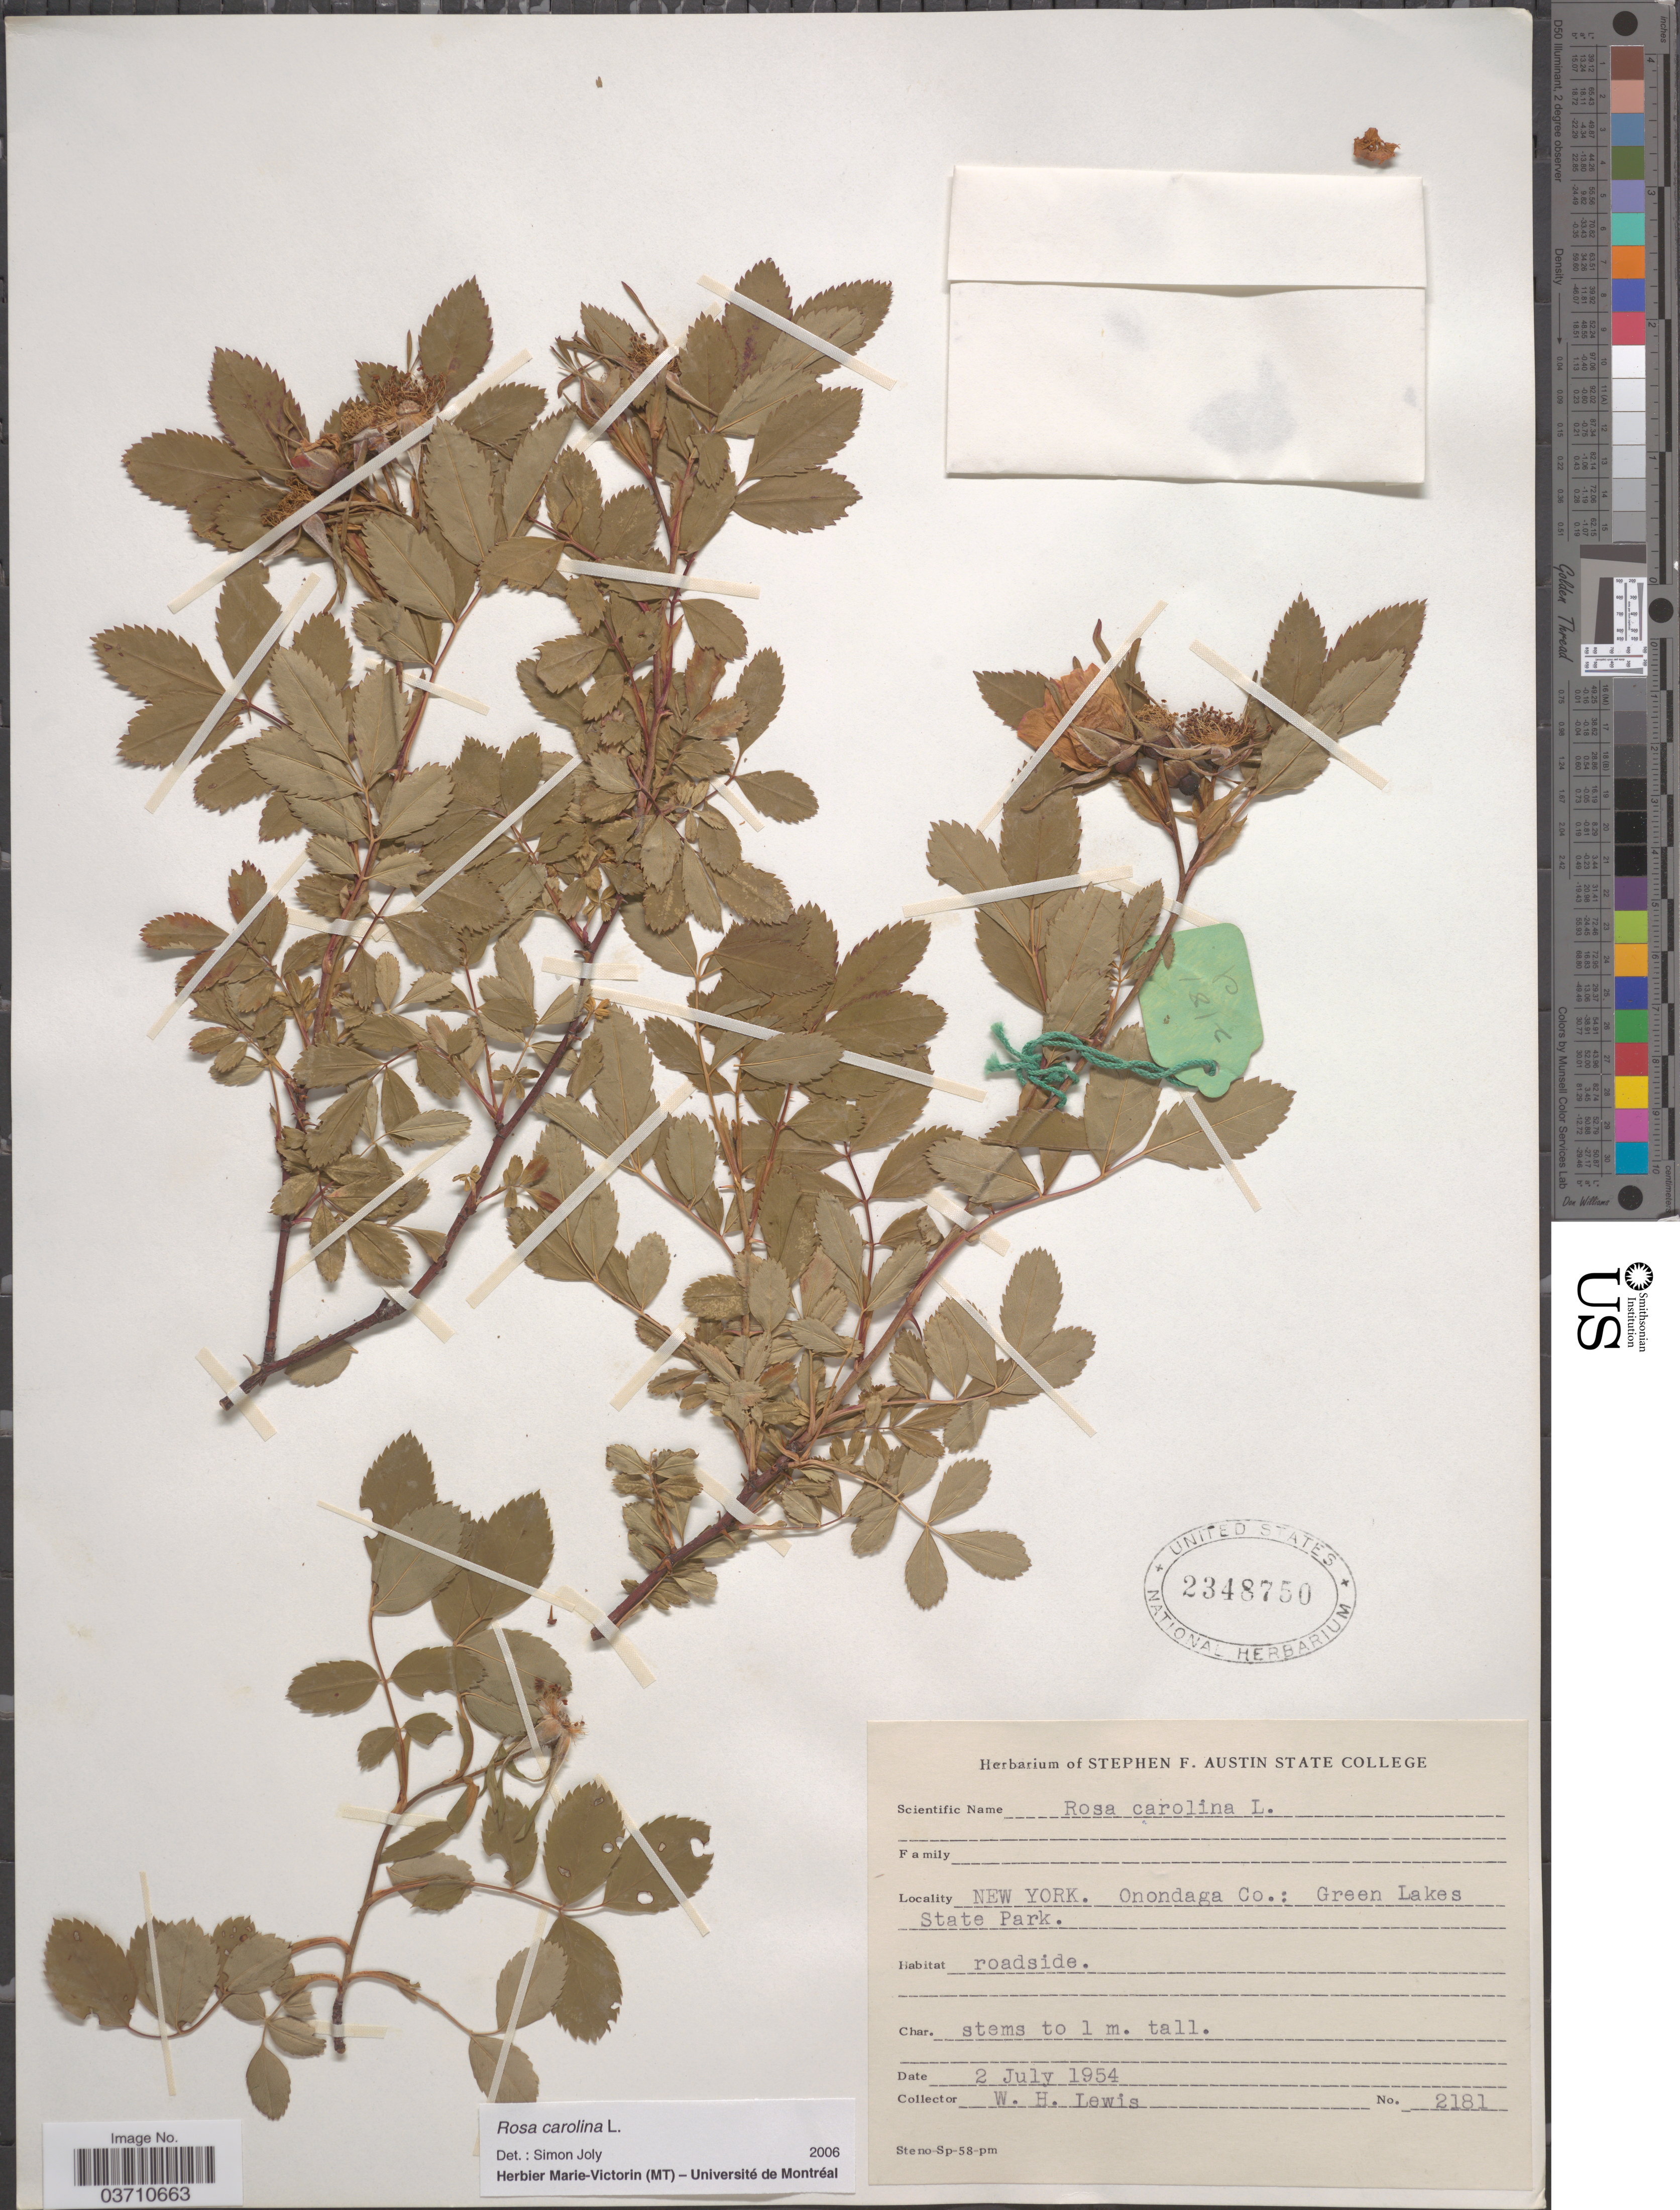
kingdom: Plantae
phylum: Tracheophyta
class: Magnoliopsida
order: Rosales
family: Rosaceae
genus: Rosa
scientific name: Rosa carolina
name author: L.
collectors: W. H. Lewis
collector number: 2181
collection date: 1954-07-02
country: United States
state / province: New York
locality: Onondaga Co.: Green Lakes State Park.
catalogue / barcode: US 2348750